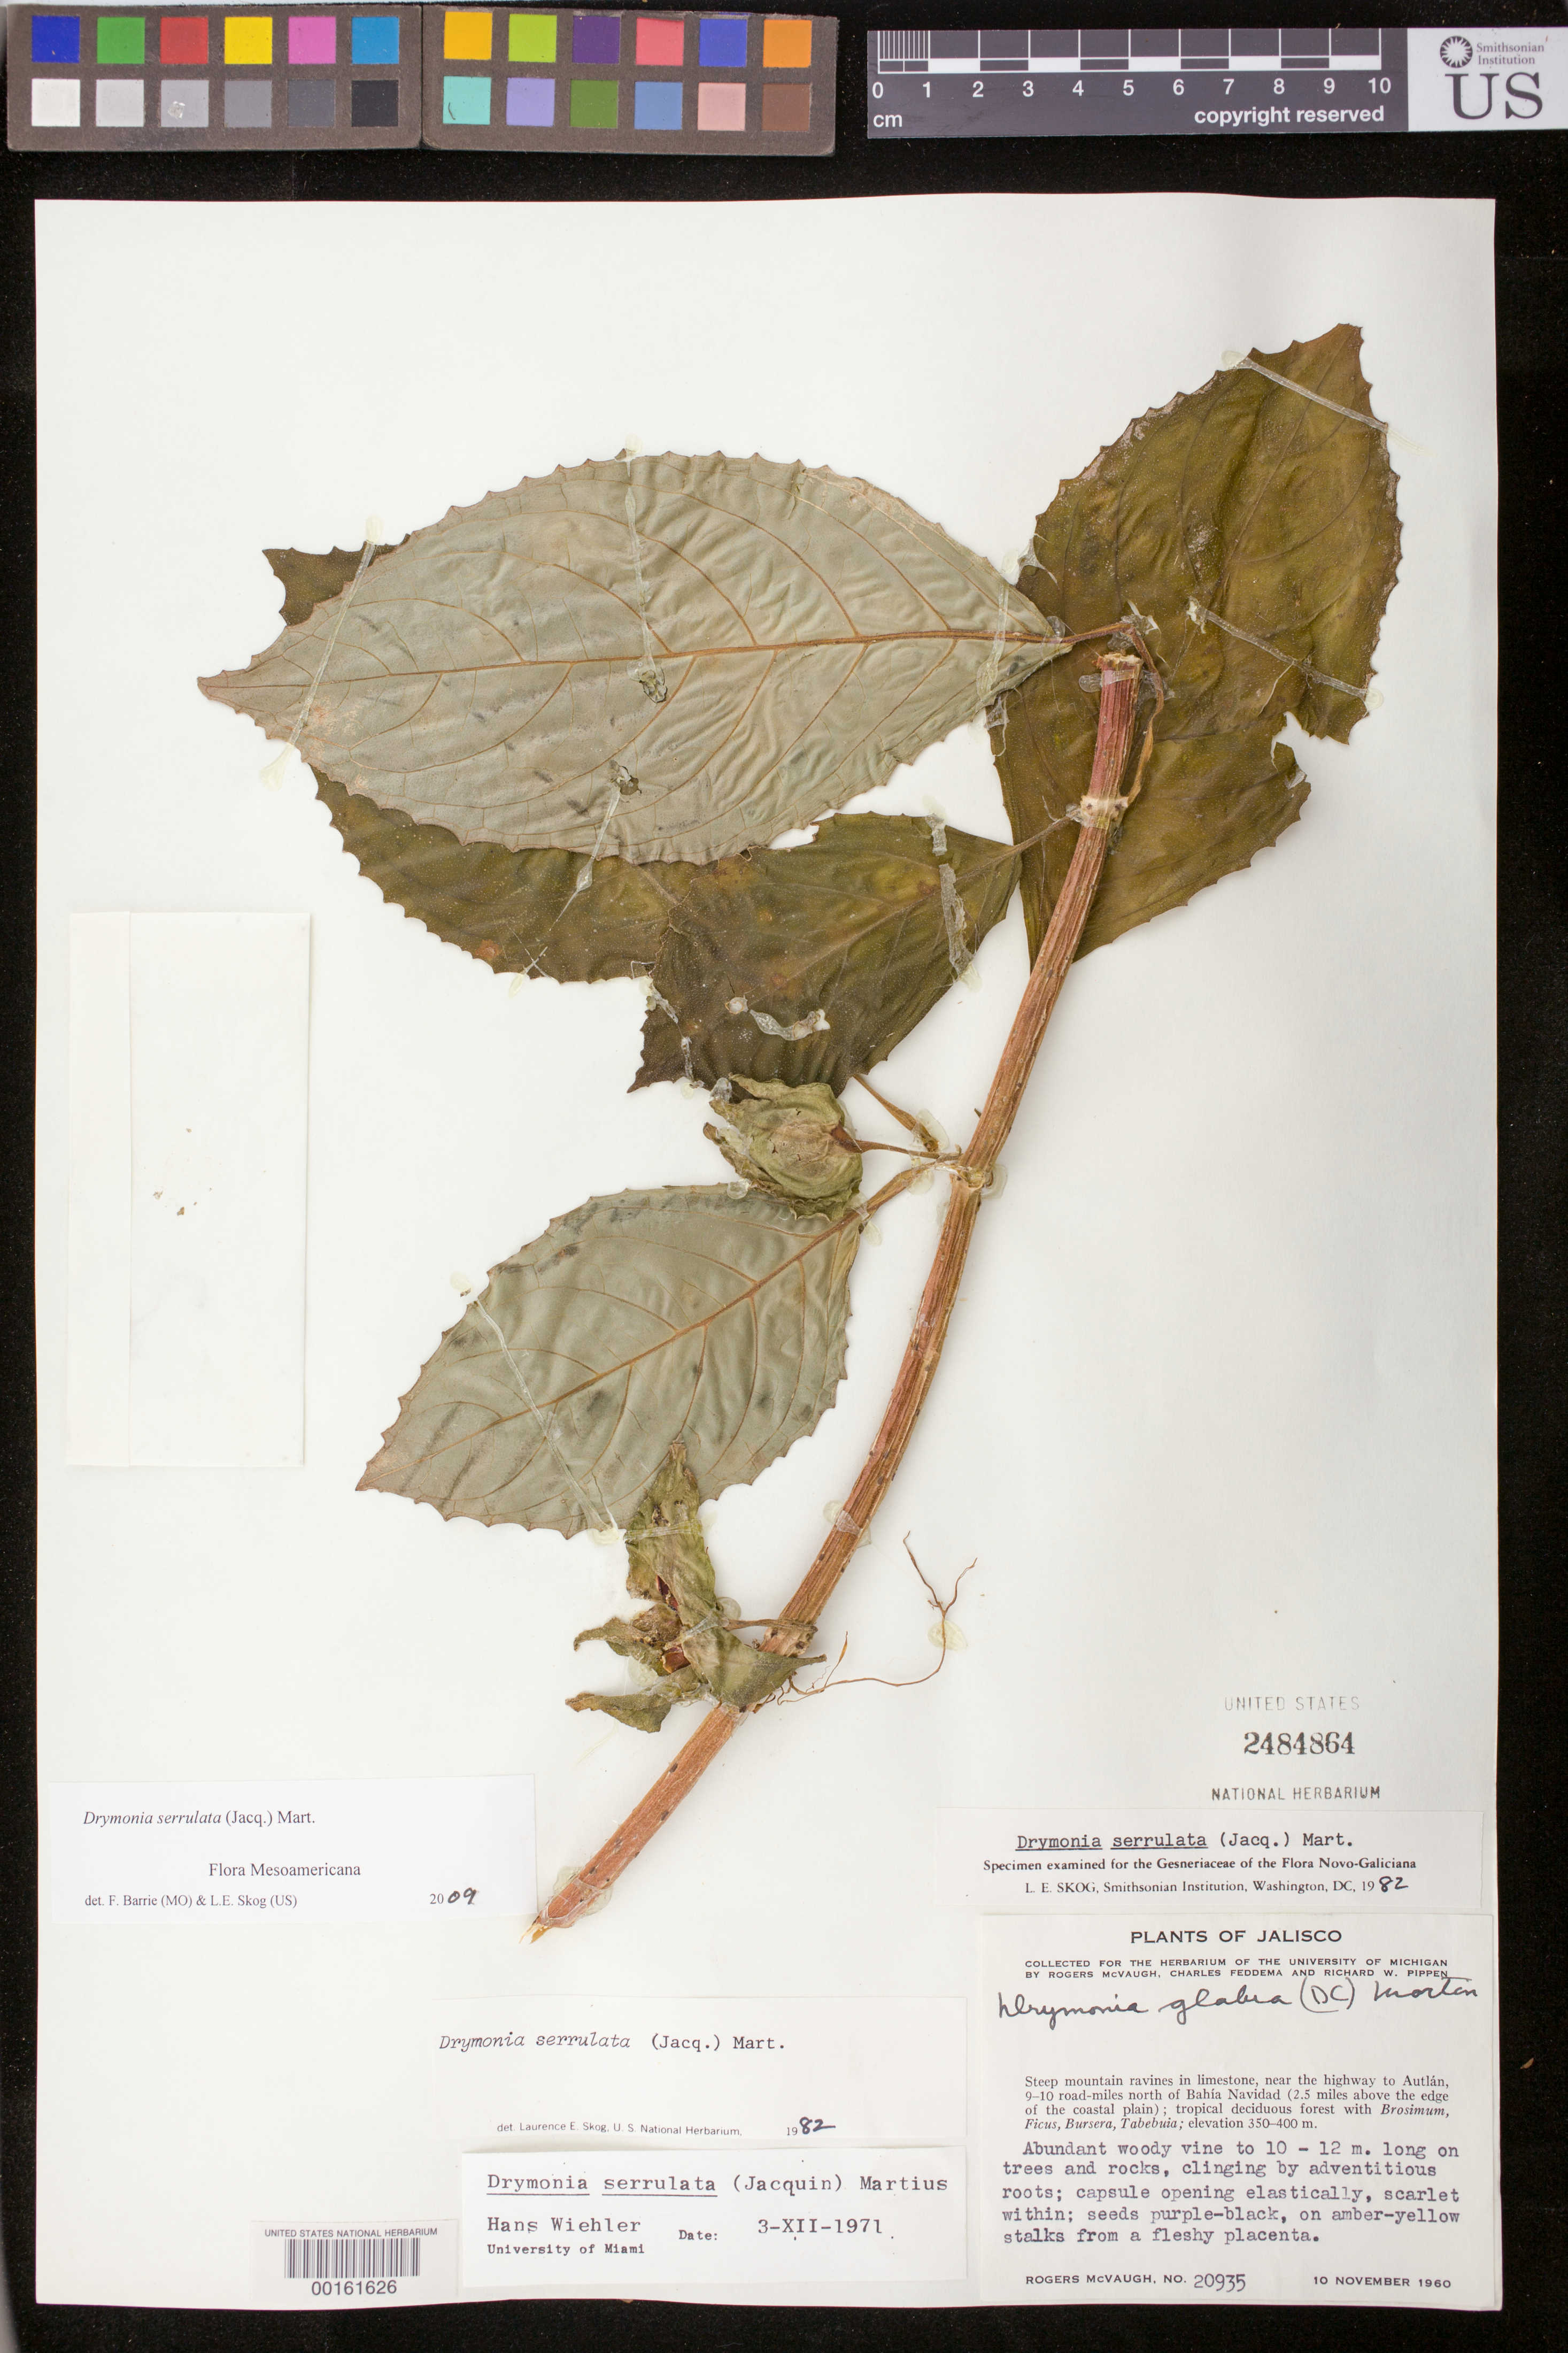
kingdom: Plantae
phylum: Tracheophyta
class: Magnoliopsida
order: Lamiales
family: Gesneriaceae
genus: Drymonia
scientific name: Drymonia serrulata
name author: (Jacq.) Mart.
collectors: R. McVaugh & et al.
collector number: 20935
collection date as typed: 10 Nov 1960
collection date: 1960-11-10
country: Mexico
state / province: Jalisco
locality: near hwy to Autlan, 9-10 rd-mi N of Bahia Navidad (2.5 mi above edge of coastal plain)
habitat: Steep mountain ravines in limestone; tropical deciduous forest with Brosimum, Ficus, Bursera, ..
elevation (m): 350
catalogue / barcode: US 2484864